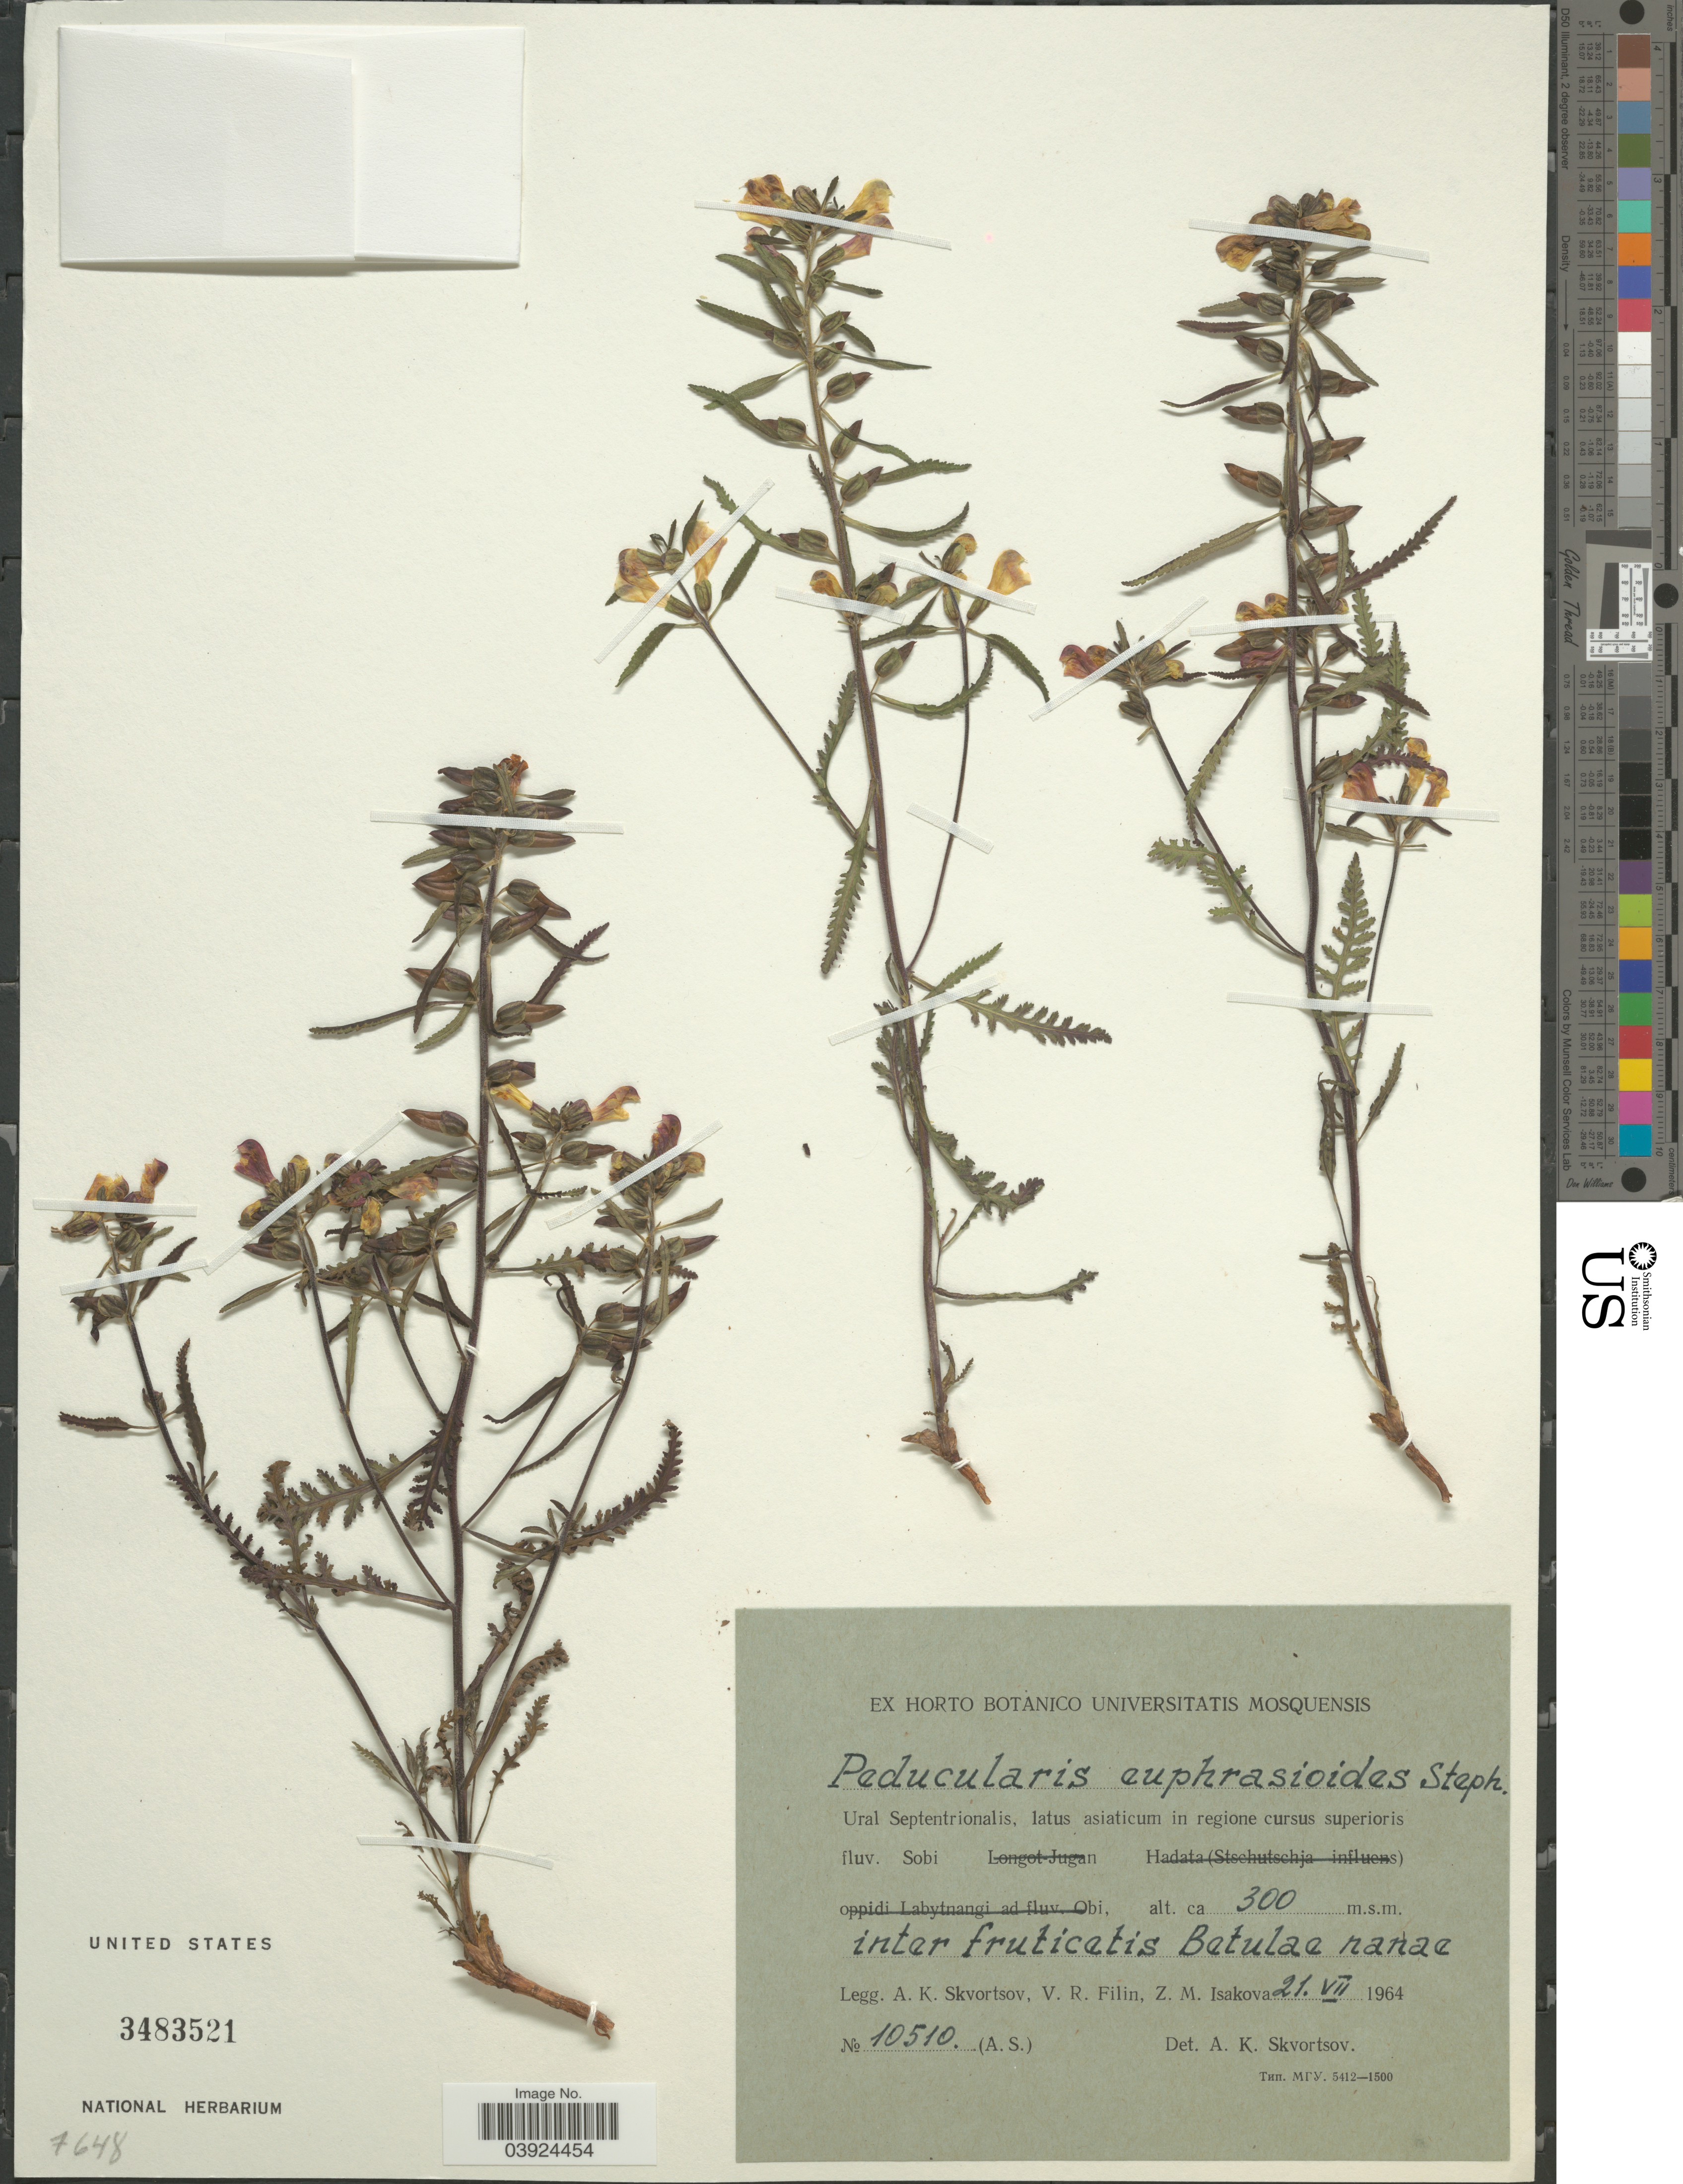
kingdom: Plantae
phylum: Tracheophyta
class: Magnoliopsida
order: Lamiales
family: Orobanchaceae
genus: Pedicularis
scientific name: Pedicularis euphrasioides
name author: Stephan ex Willd.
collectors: A. K. Skvortsov, V. Filin & Z. Isakova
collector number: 10510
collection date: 1964-07-21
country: Russian Federation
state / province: Komi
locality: Ural Septentrionalis, latus asiaticum in regione cursus superioris fluv. Sobi. Inter fruticetis Betulae nanae.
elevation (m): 300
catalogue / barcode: US 3483521